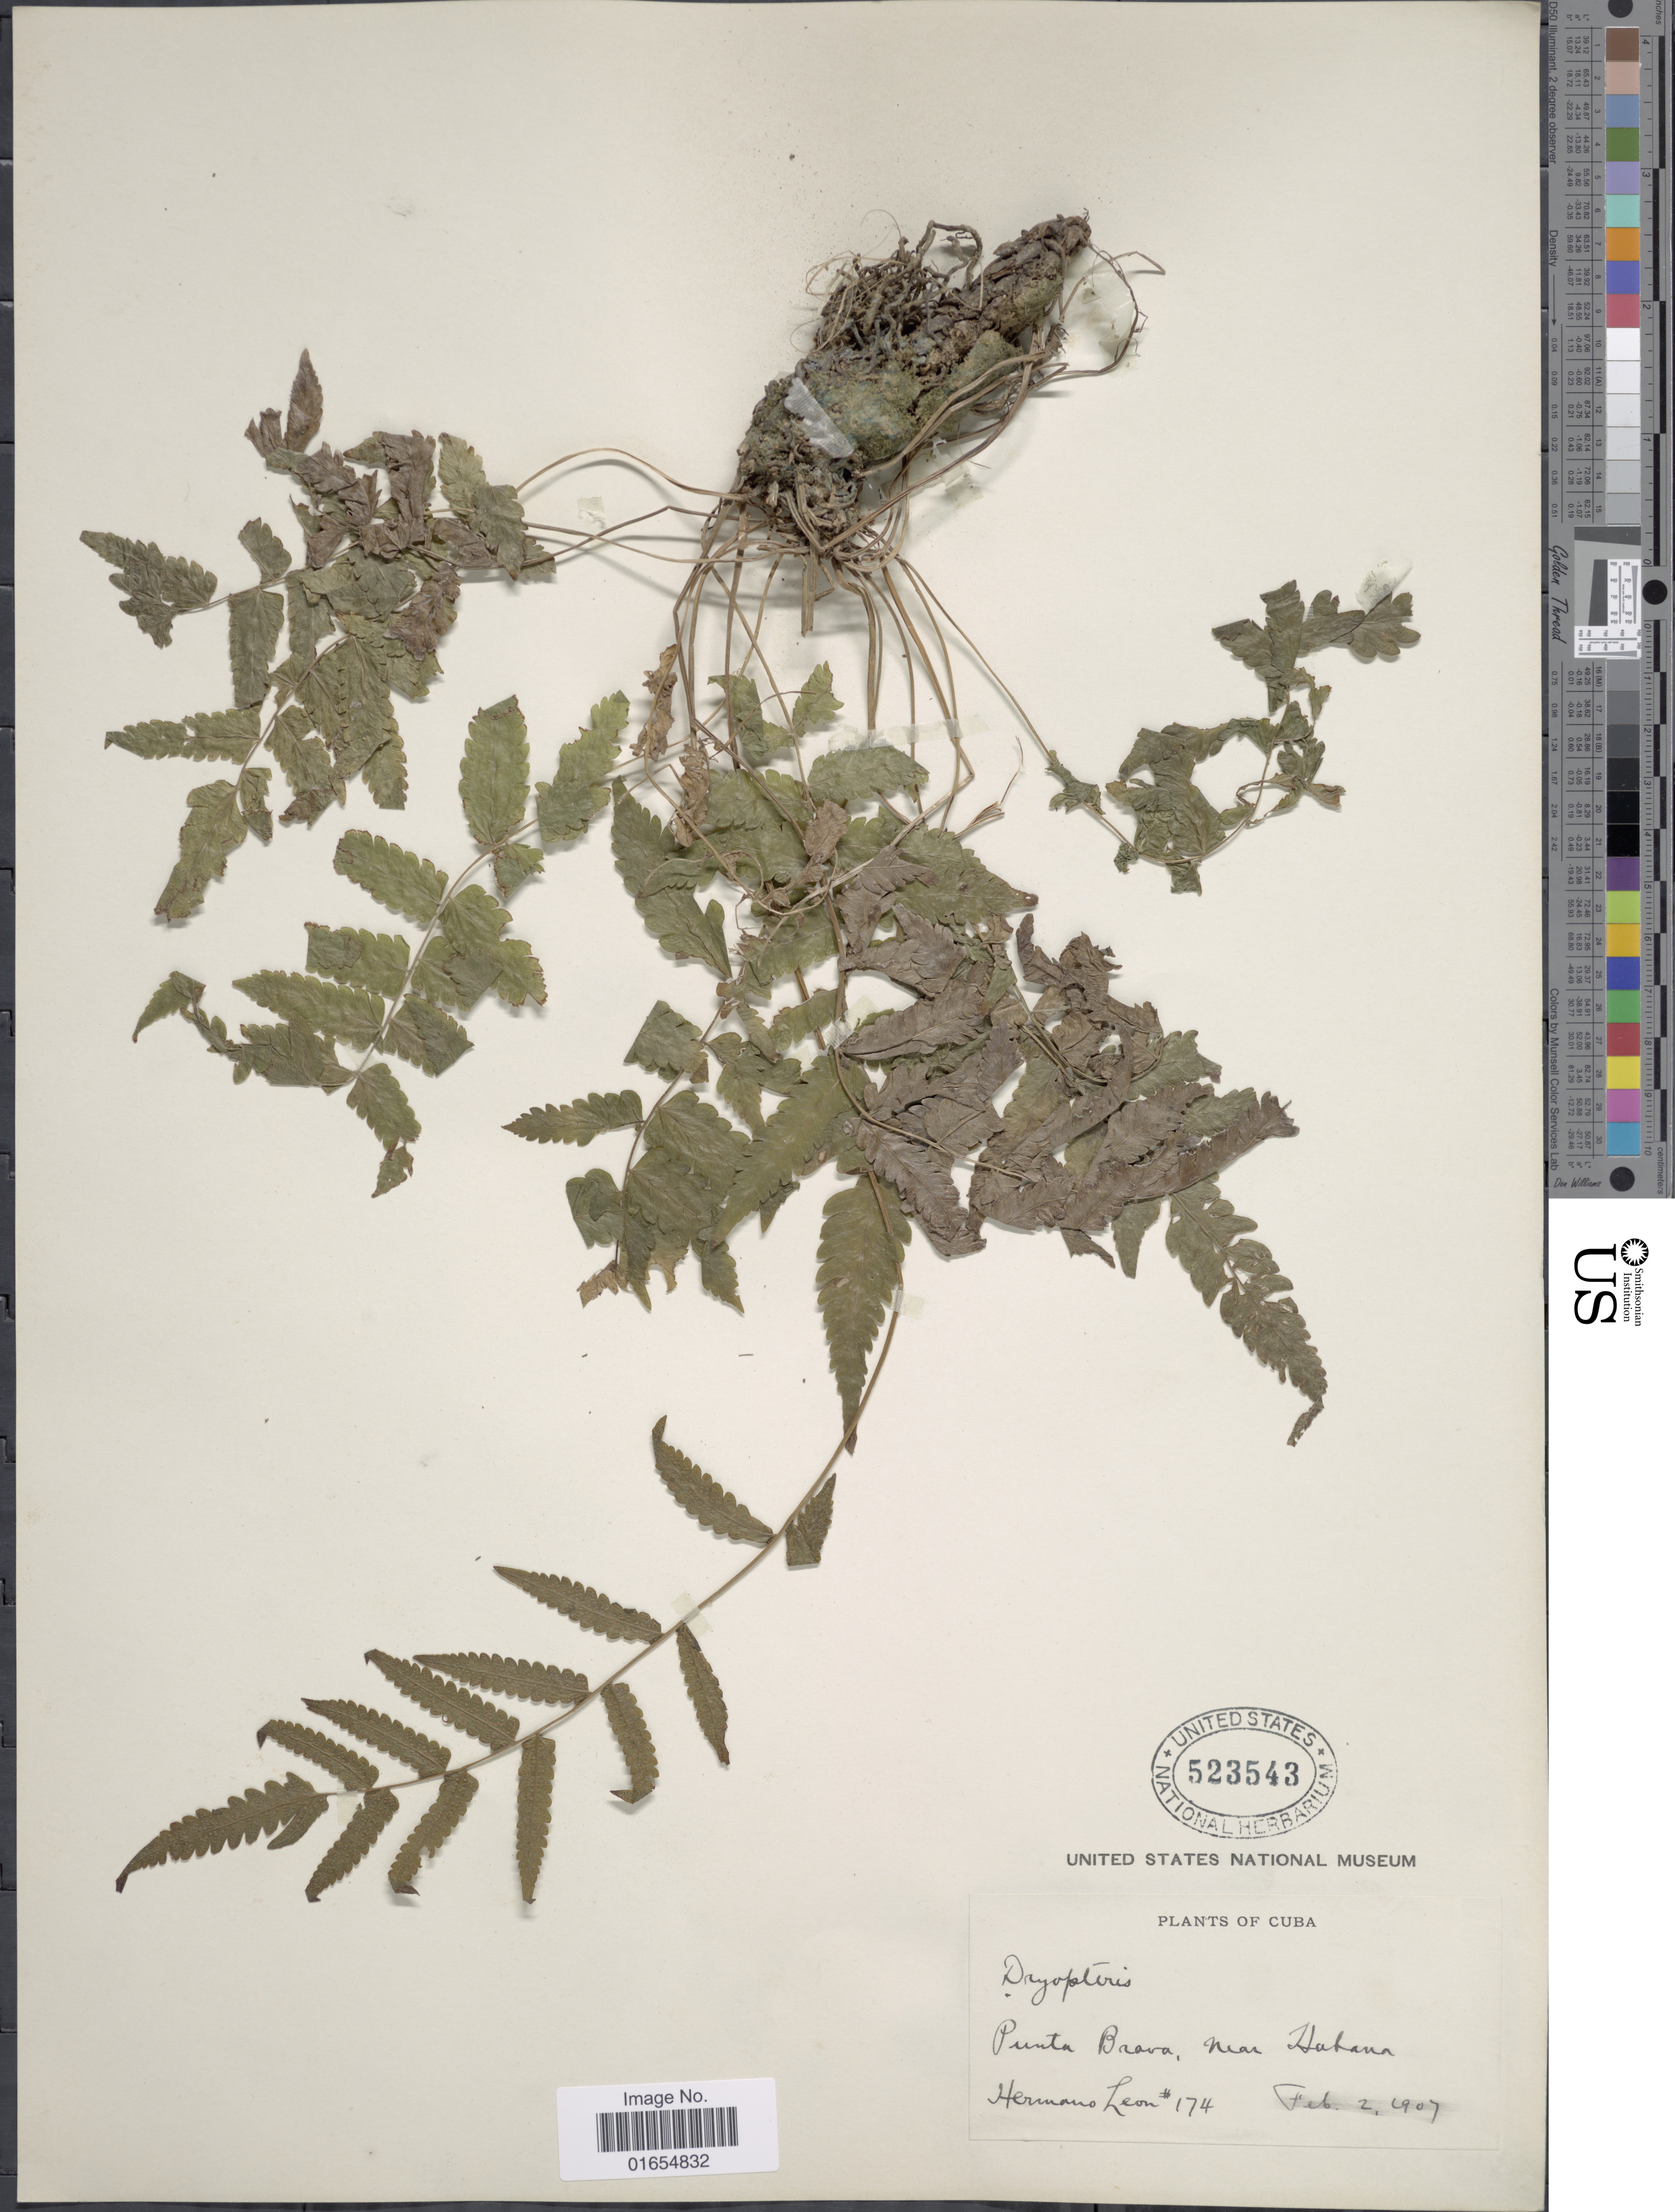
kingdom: Plantae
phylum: Tracheophyta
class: Polypodiopsida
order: Polypodiales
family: Thelypteridaceae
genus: Goniopteris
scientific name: Goniopteris reptans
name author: (J.F. Gmel.) C. Presl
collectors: Bro. León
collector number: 174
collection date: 1907-02-02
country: Cuba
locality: Punta Brava, near Habana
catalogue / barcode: US 523543